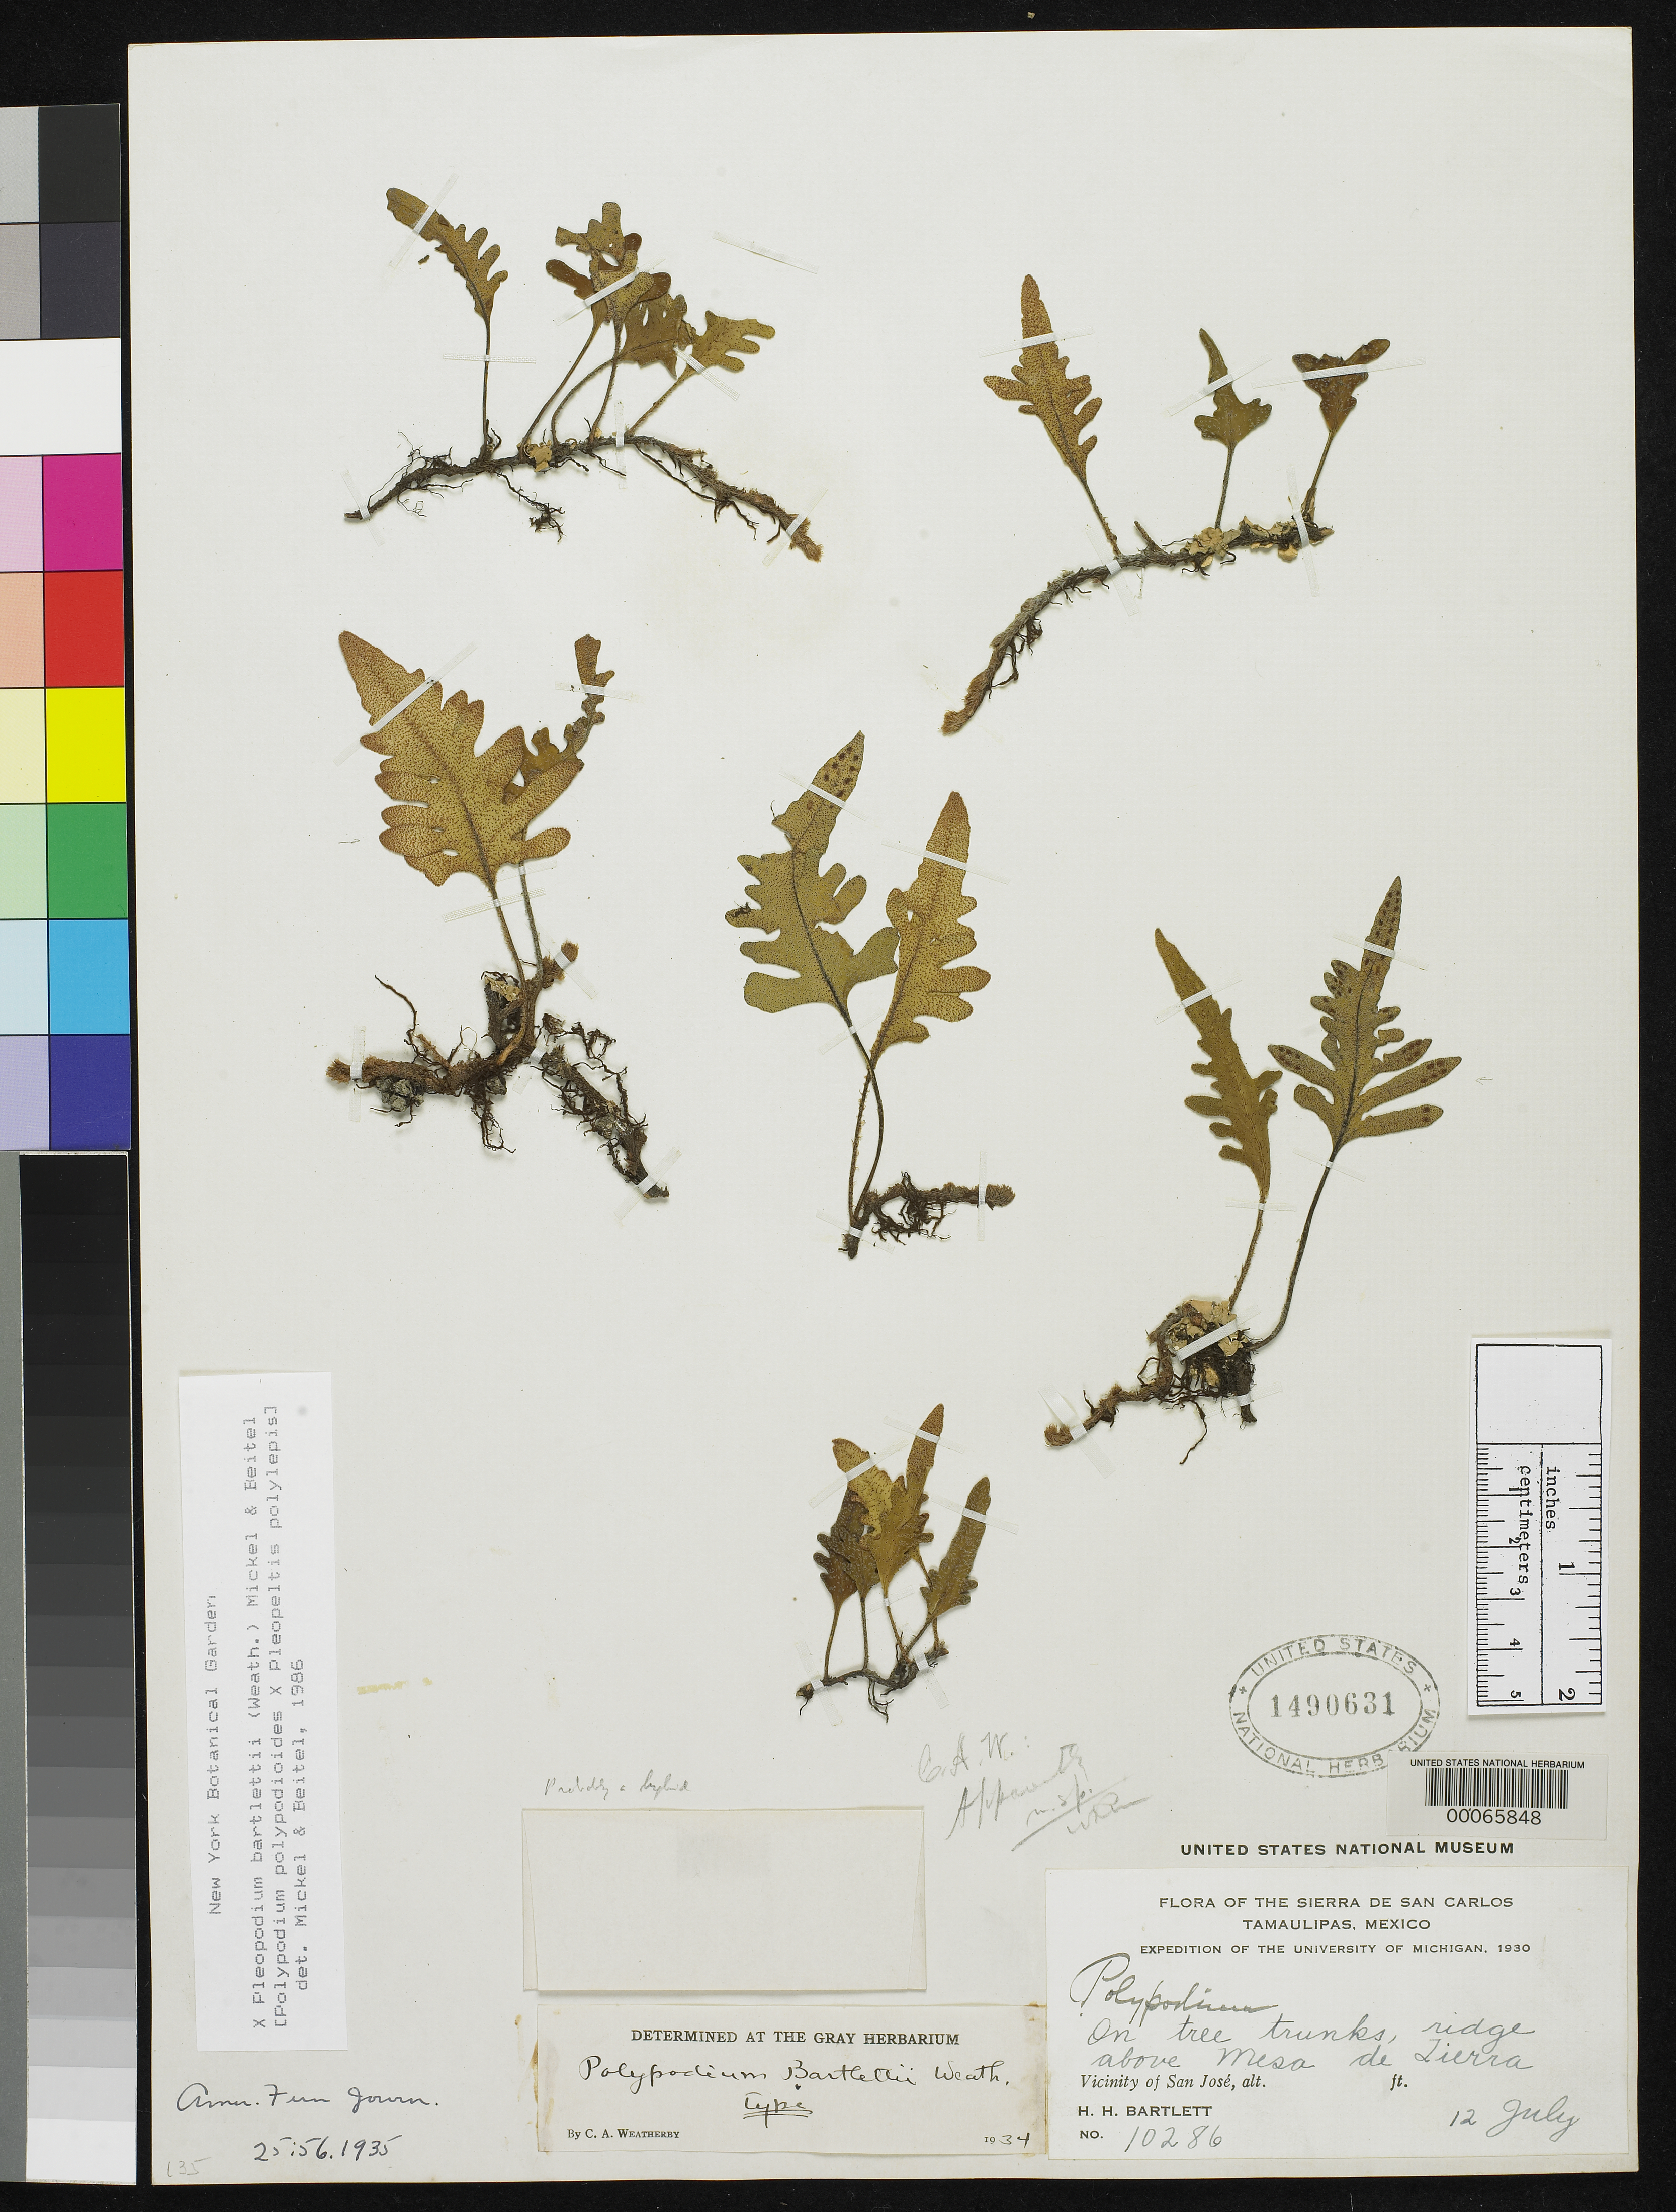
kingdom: Plantae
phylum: Tracheophyta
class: Polypodiopsida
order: Polypodiales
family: Polypodiaceae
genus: Polypodium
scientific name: Polypodium bartlettii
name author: Weath.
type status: Holotype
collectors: H. H. Bartlett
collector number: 10286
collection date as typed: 12 Jul 1930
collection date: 1930-07-12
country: Mexico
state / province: Tamaulipas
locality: Vicinity of San Jose, above Mesa de Tierra.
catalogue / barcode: US 1490631